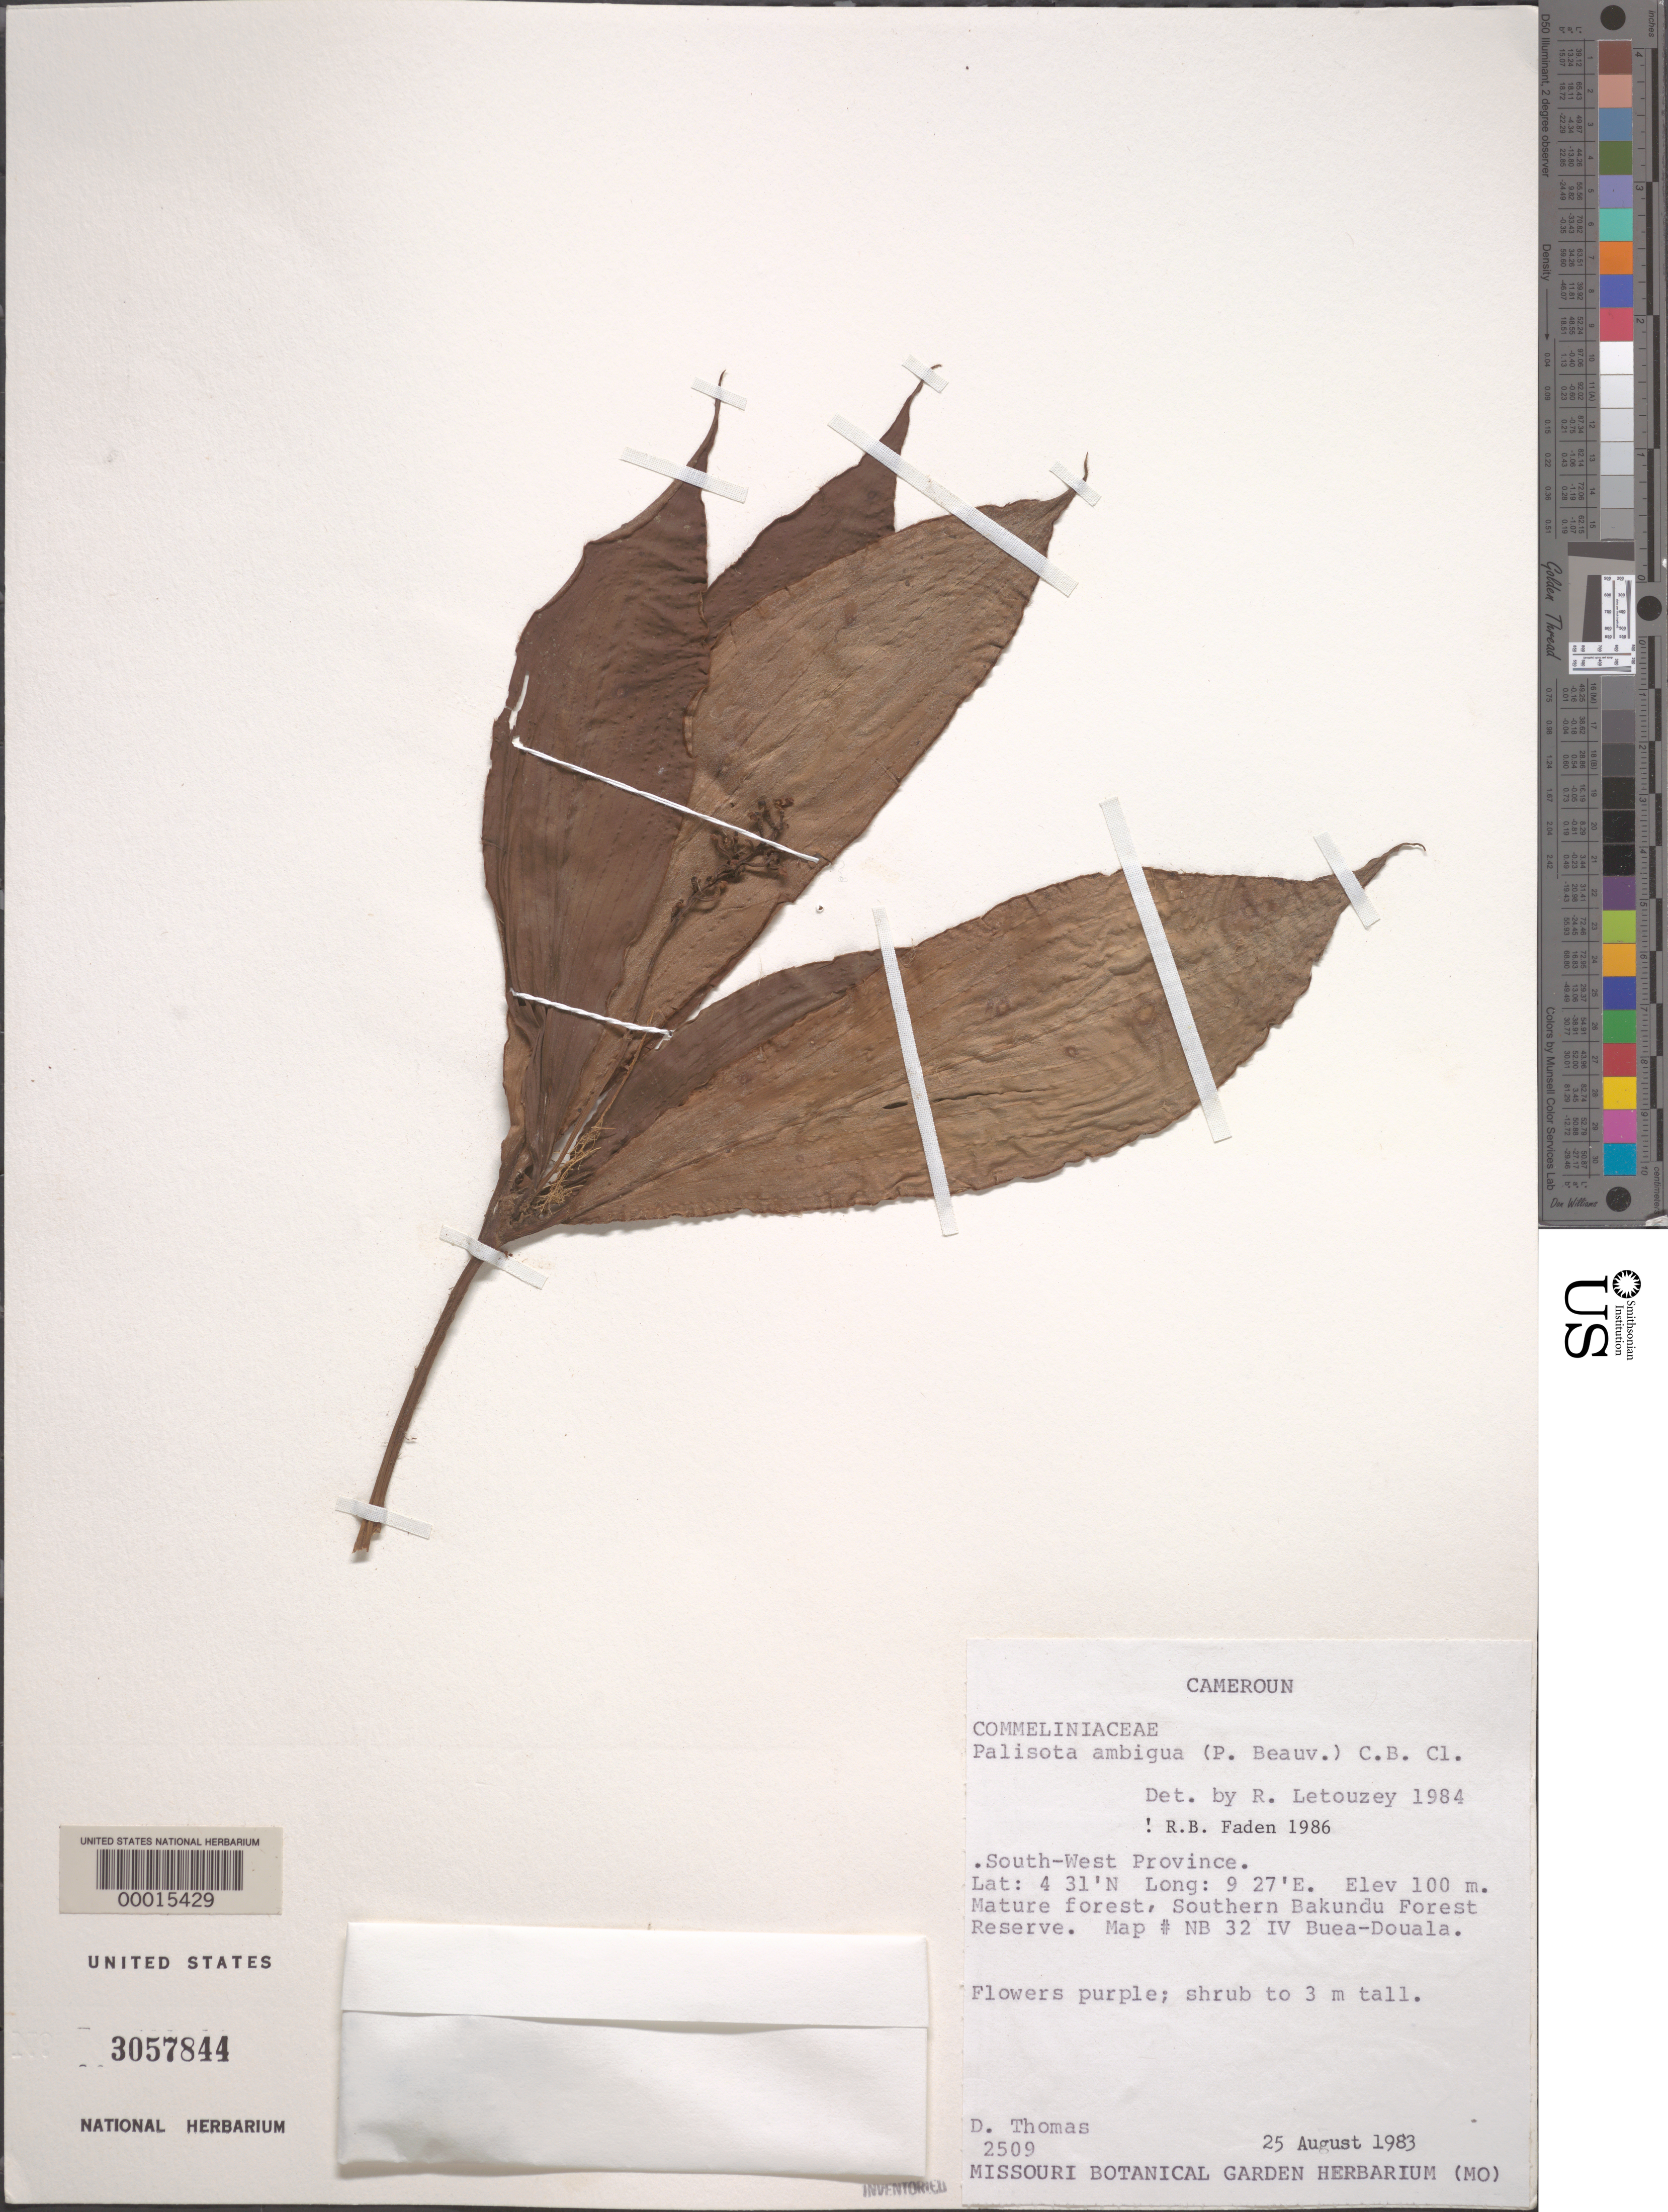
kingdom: Plantae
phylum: Tracheophyta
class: Liliopsida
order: Commelinales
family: Commelinaceae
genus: Palisota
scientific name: Palisota ambigua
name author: (P. Beauv.) C.B. Clarke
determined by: Faden, Robert B., (US), Smithsonian Institution - National Museum of Natural History (UNITED STATES)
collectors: D. Thomas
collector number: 2509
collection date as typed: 25 Aug 1983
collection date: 1983-08-25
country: Cameroon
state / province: Sud-Ouest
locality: Southern bakundu forest reserve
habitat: Mature forest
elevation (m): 100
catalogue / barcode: US 3057844